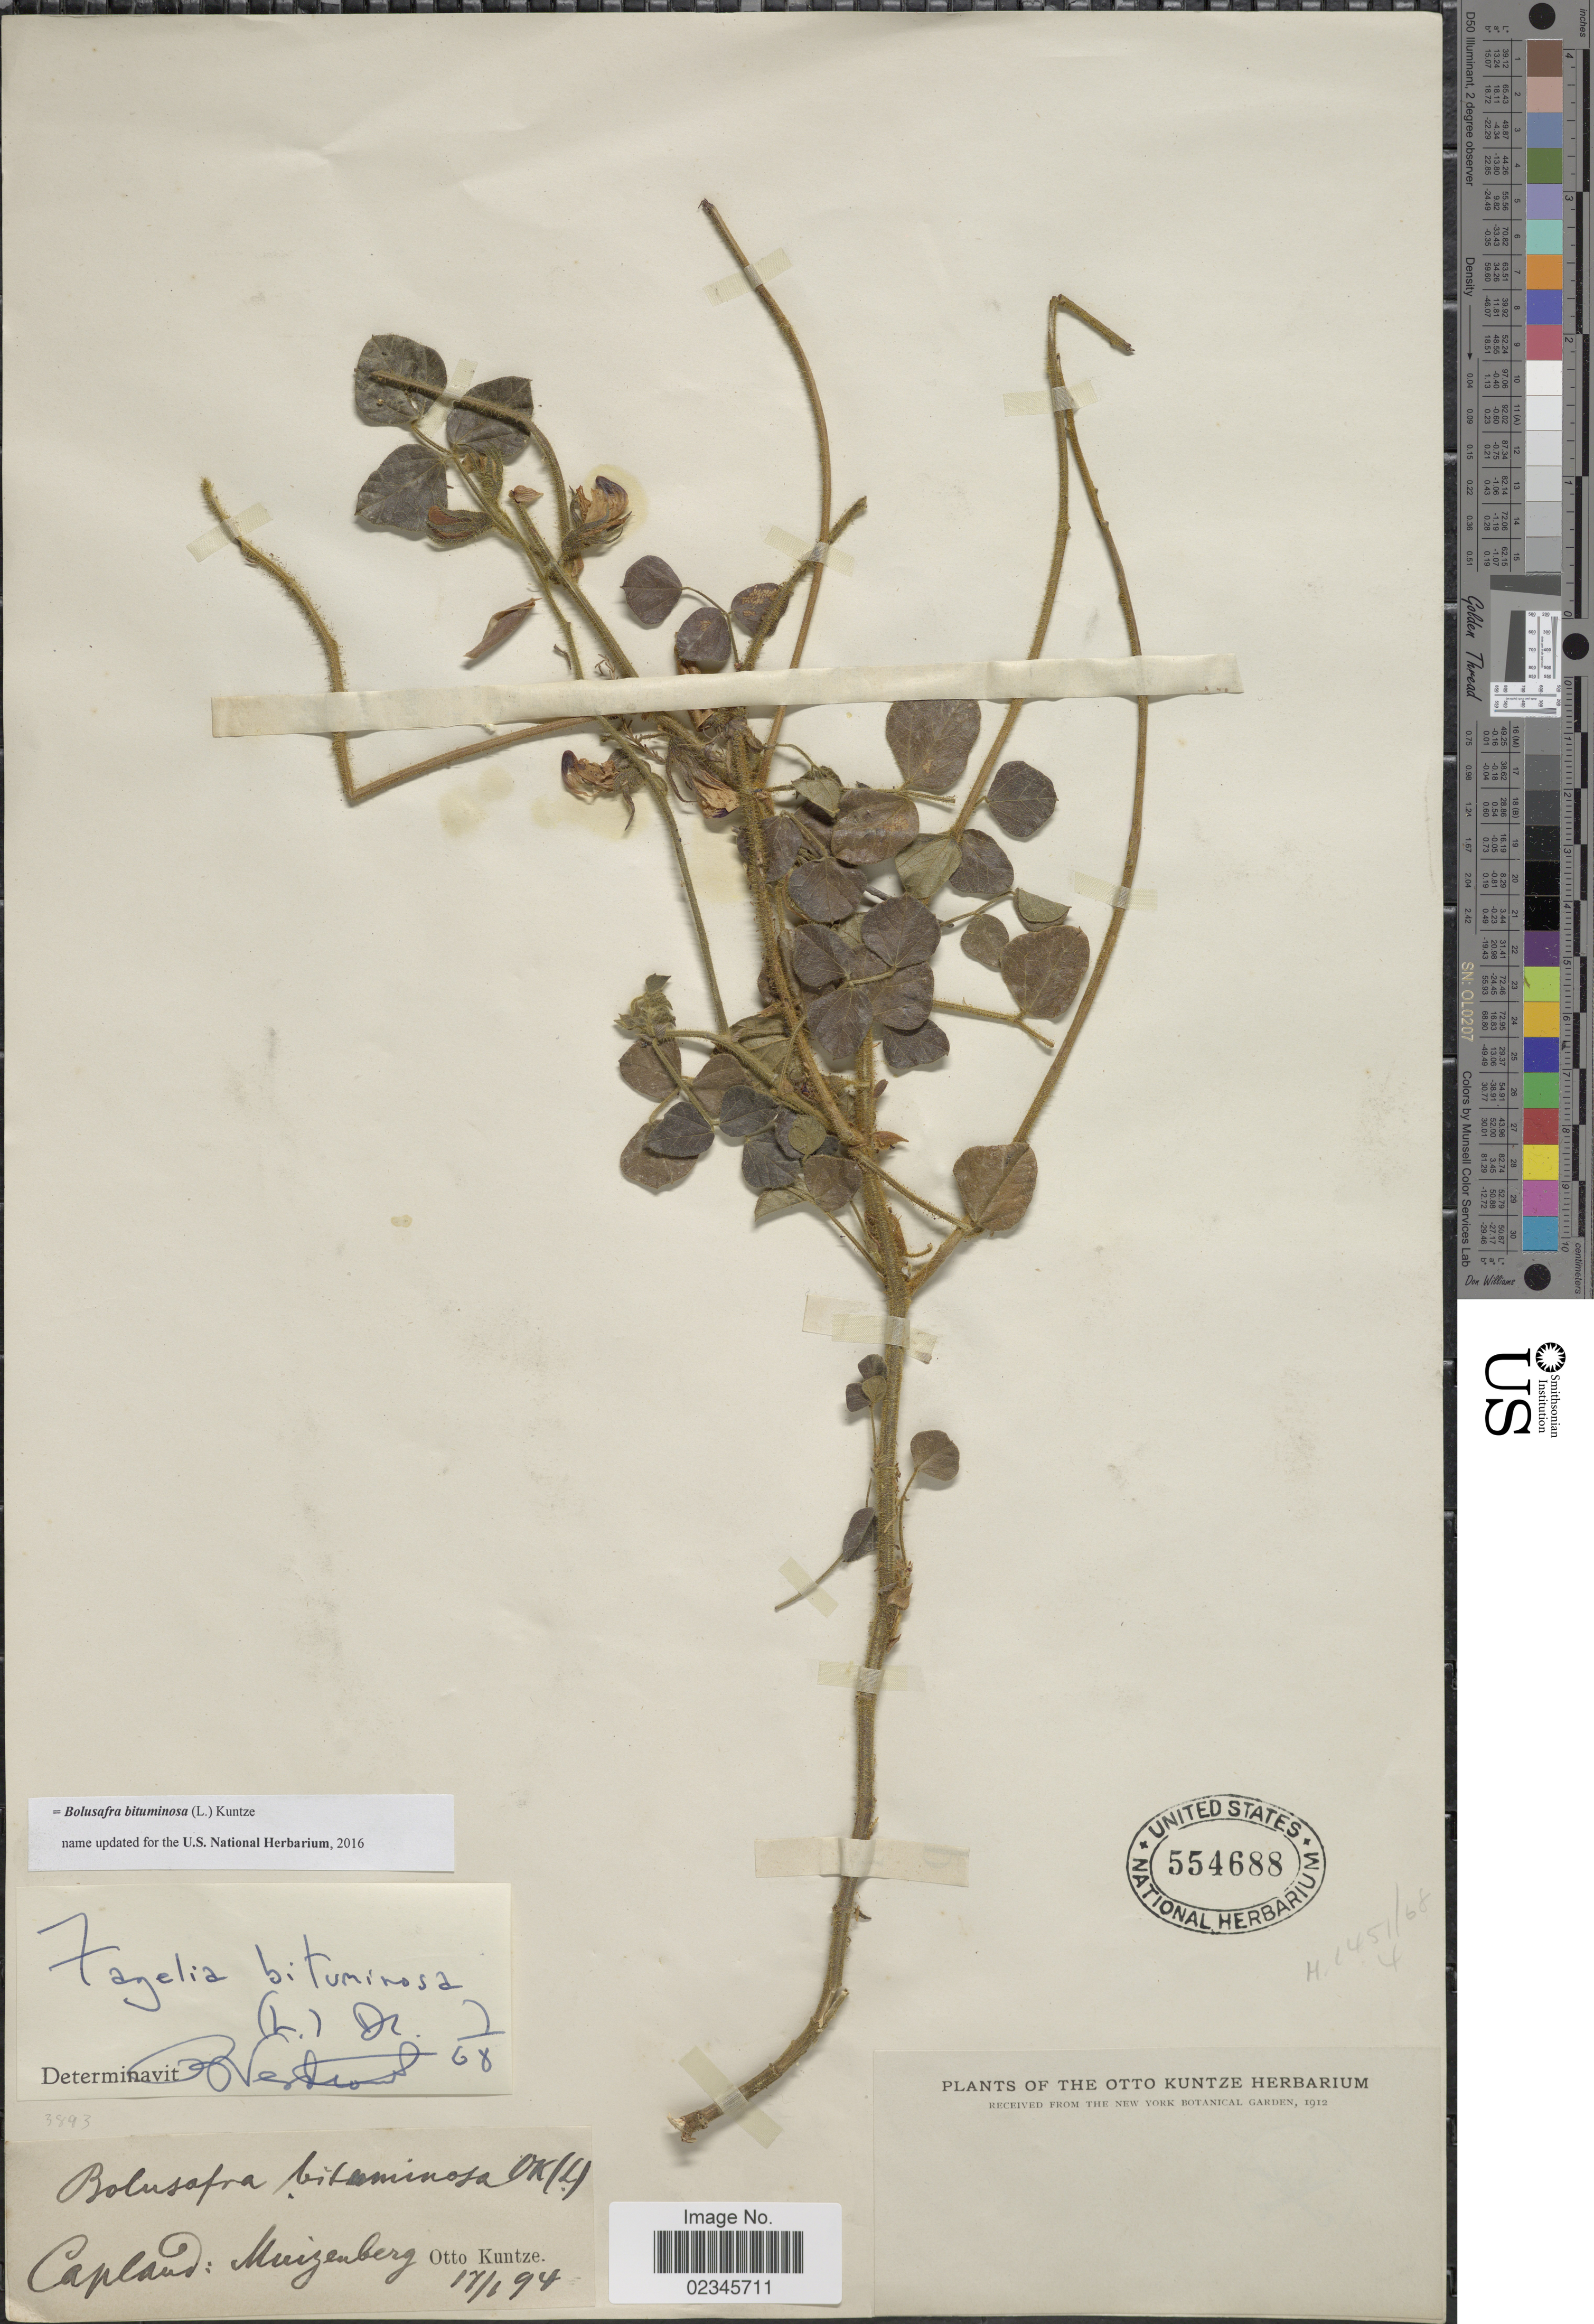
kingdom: Plantae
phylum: Tracheophyta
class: Magnoliopsida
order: Fabales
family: Fabaceae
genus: Bolusafra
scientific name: Bolusafra bituminosa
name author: (L.) Kuntze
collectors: C.E.O. Kuntze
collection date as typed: Transcribed d/m/y: 17/6/94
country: South Africa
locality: Caplan: Muizenberg.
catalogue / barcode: US 554688